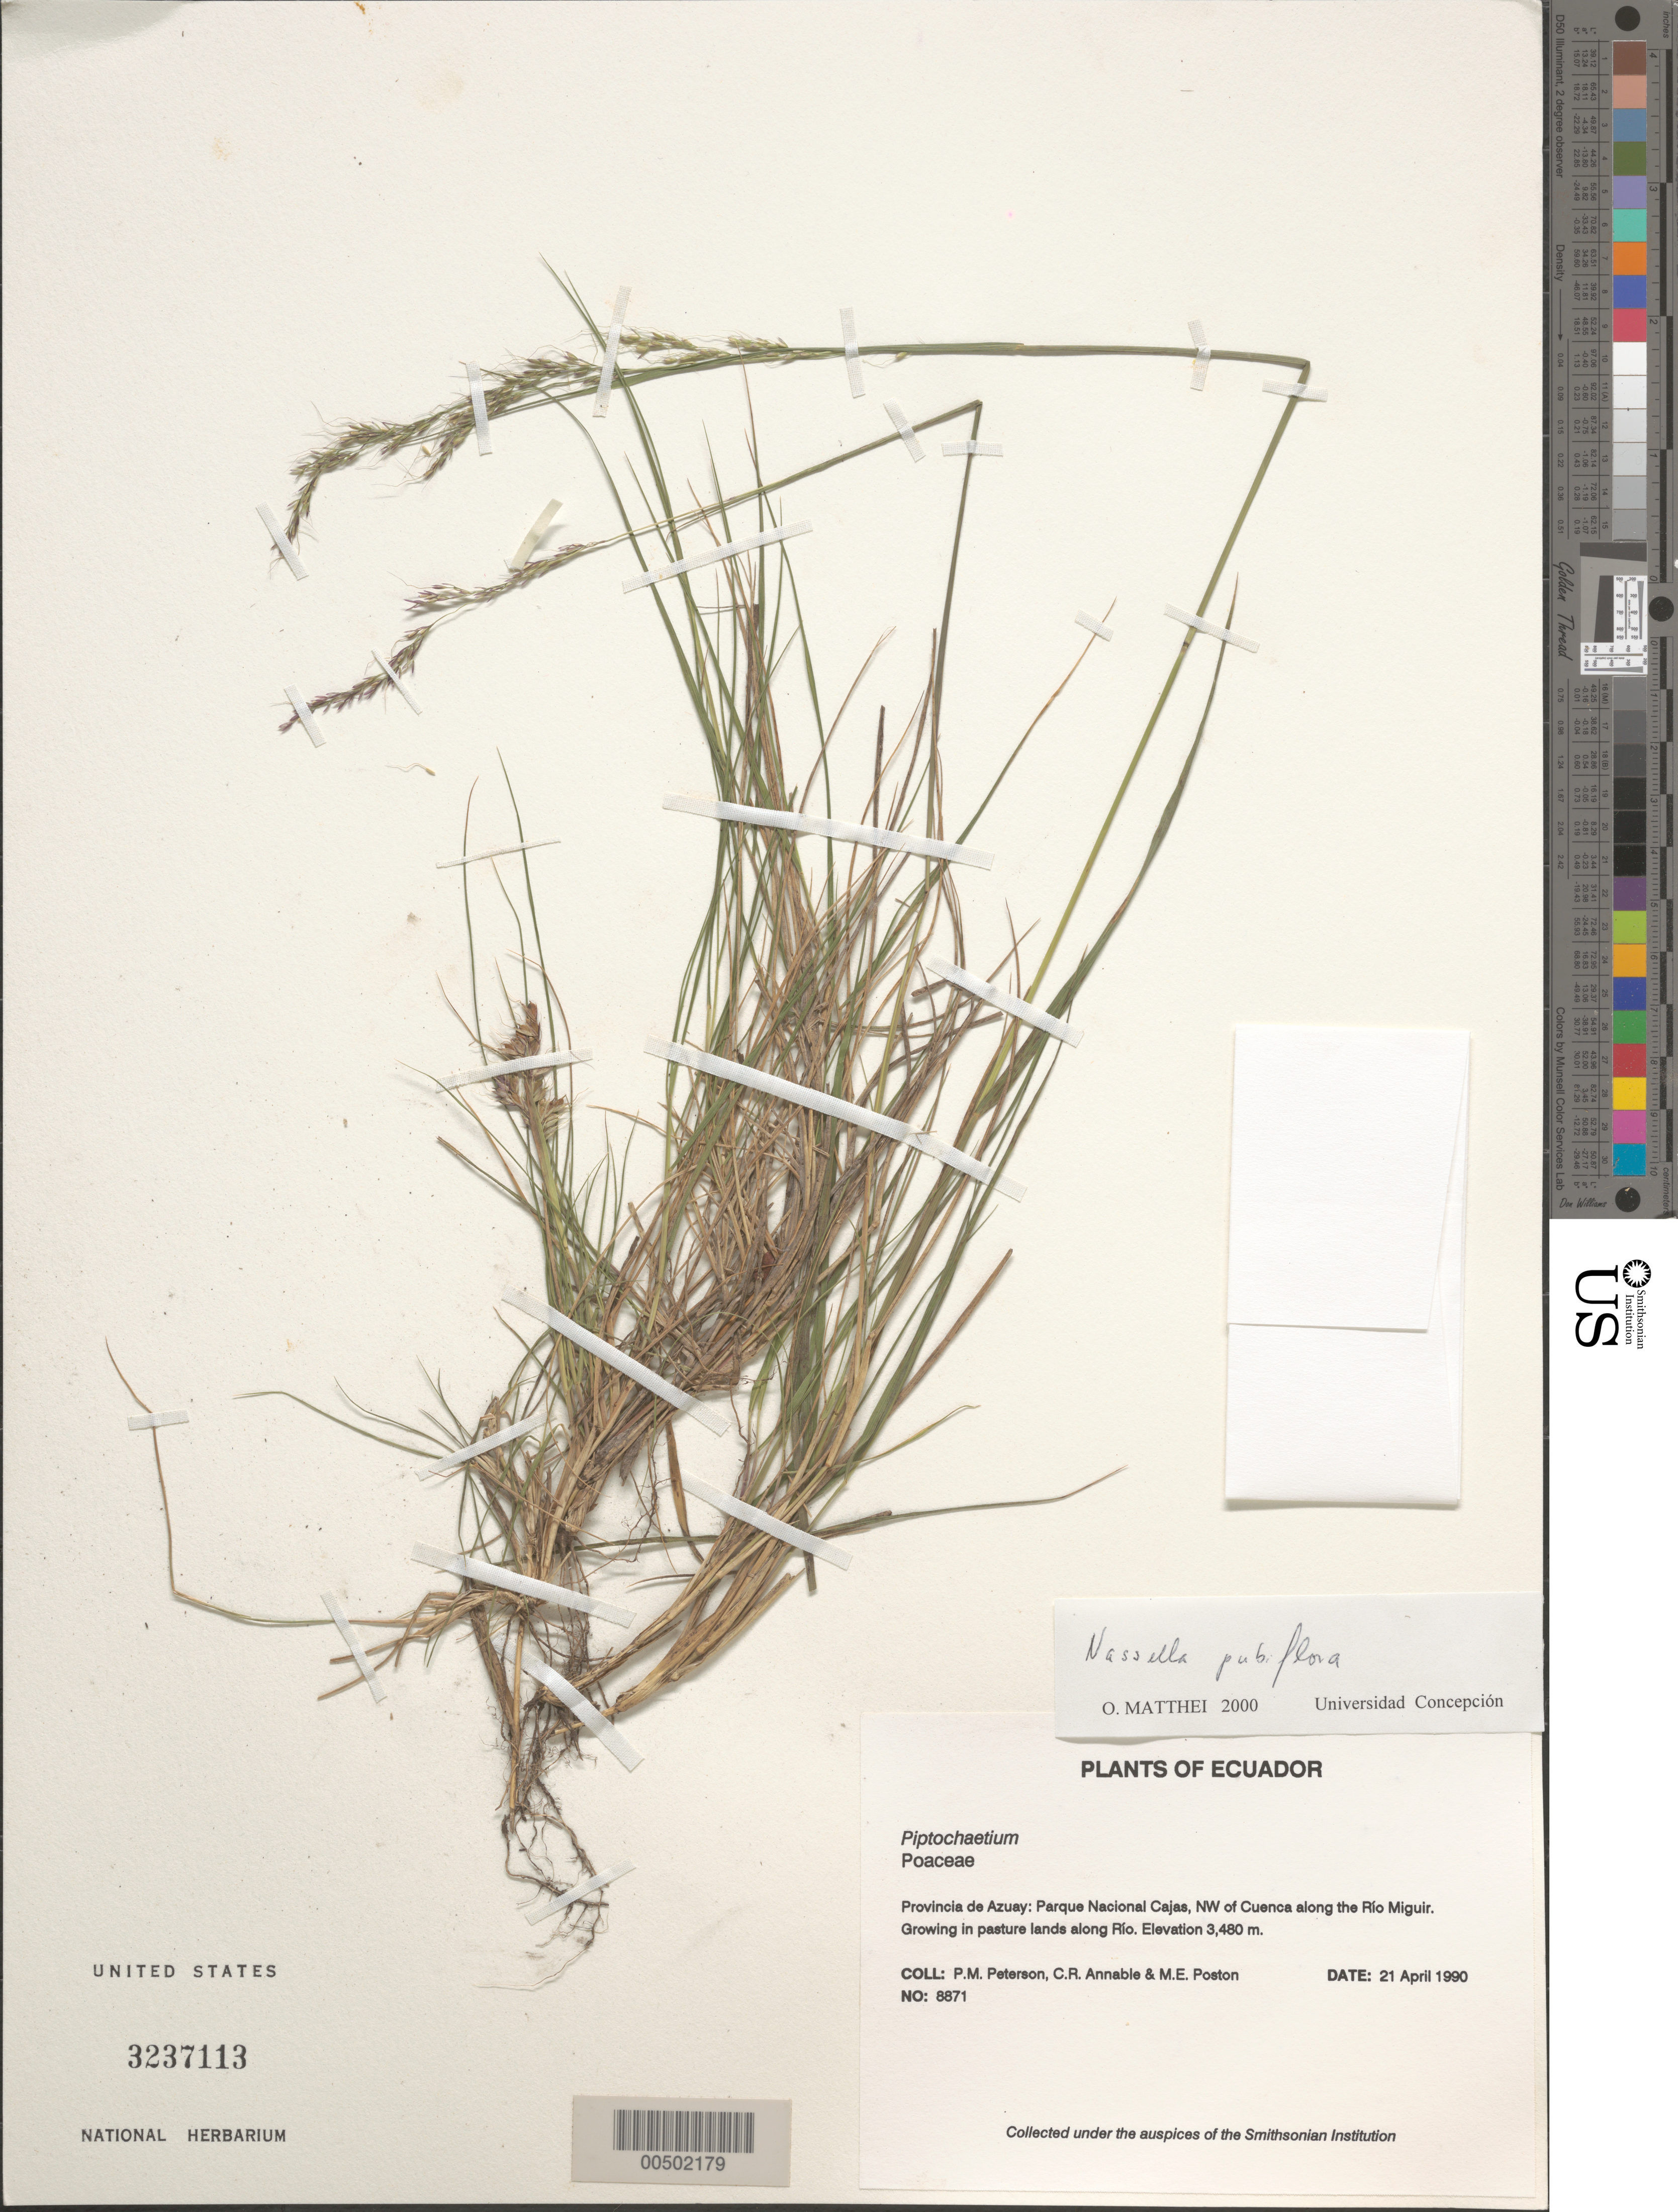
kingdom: Plantae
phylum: Tracheophyta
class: Liliopsida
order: Poales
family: Poaceae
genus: Piptochaetium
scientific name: Piptochaetium sp.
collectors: P. M. Peterson, C. R. Annable & M. Poston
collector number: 08871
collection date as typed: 21 Apr 1990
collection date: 1990-04-21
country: Ecuador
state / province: Azuay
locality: Parque Nacional Cajas, NW ofCuenca along the Rio Miguir.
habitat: Growing in pasture lands along Rio.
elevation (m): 3480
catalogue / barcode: US 3237113